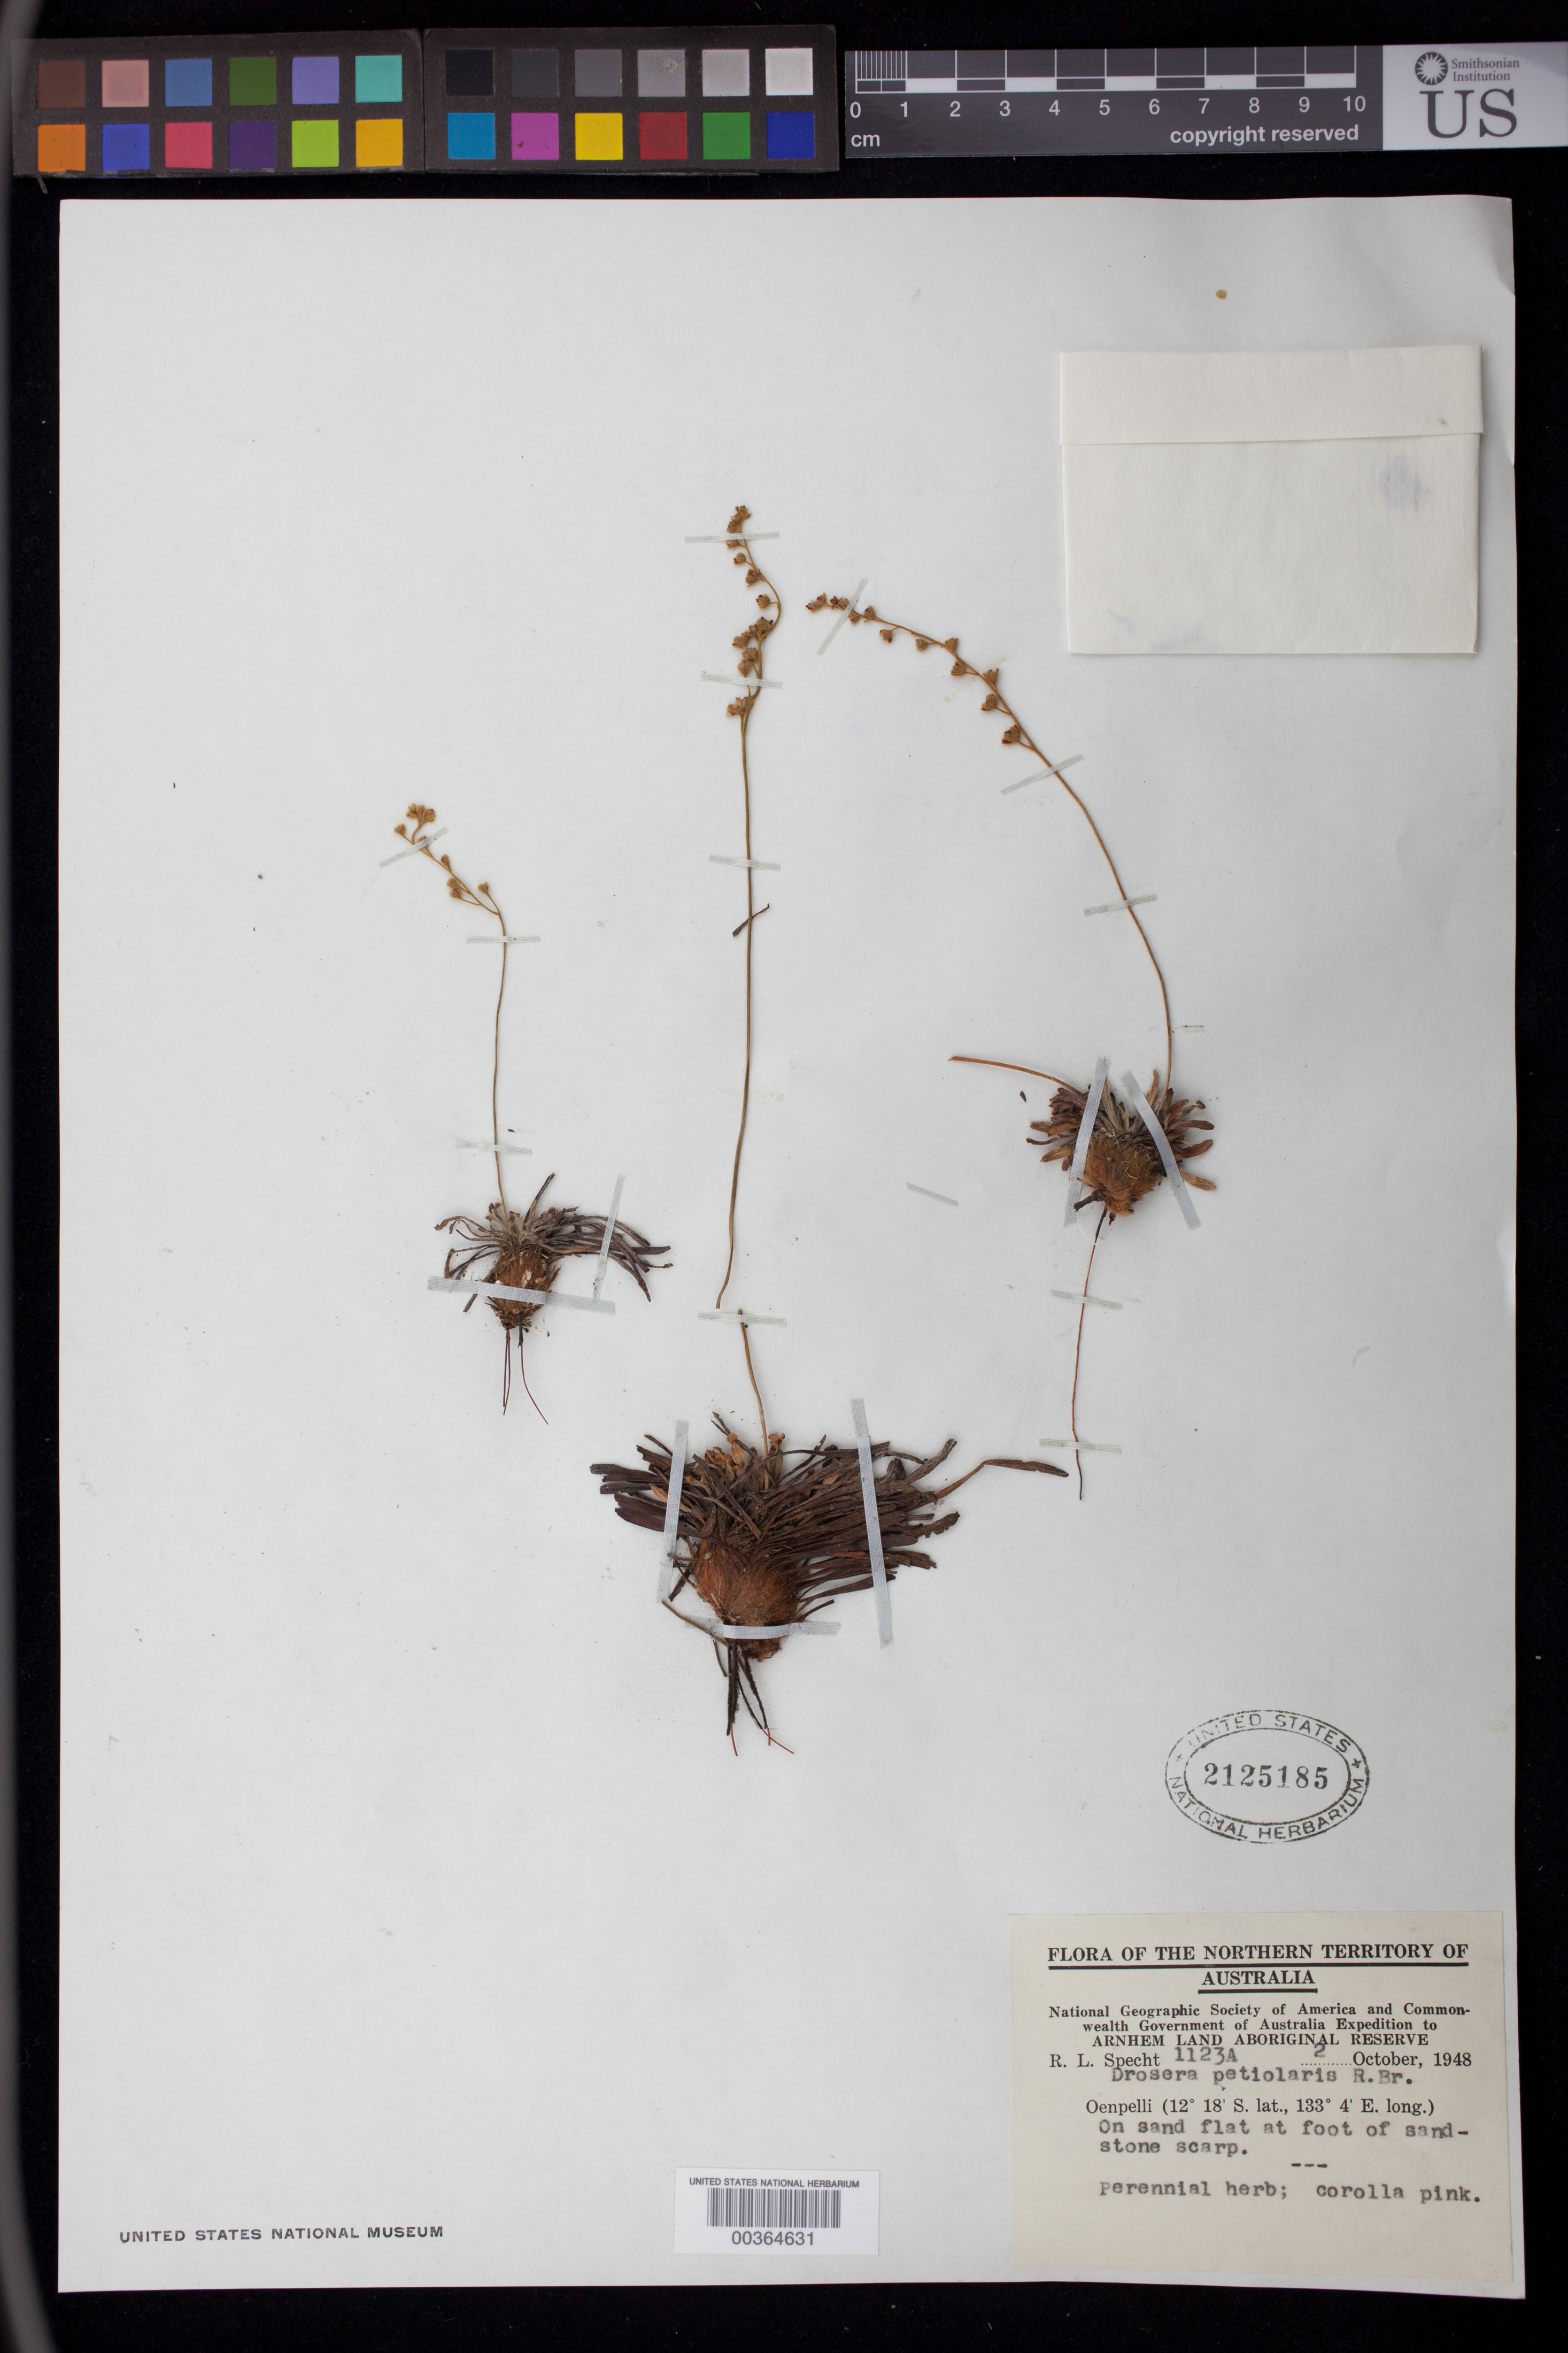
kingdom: Plantae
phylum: Tracheophyta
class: Magnoliopsida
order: Caryophyllales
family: Droseraceae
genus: Drosera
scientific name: Drosera petiolaris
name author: R. Br. ex DC.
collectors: R. L. Specht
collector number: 1123A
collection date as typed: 02 Oct 1948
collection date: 1948-10-02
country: Australia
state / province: Northern Territory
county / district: West Arnhem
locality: Oenpelli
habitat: On sand flat at foot of sandstone scarp.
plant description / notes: Perennial herb; corolla pink.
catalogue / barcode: US 2125185